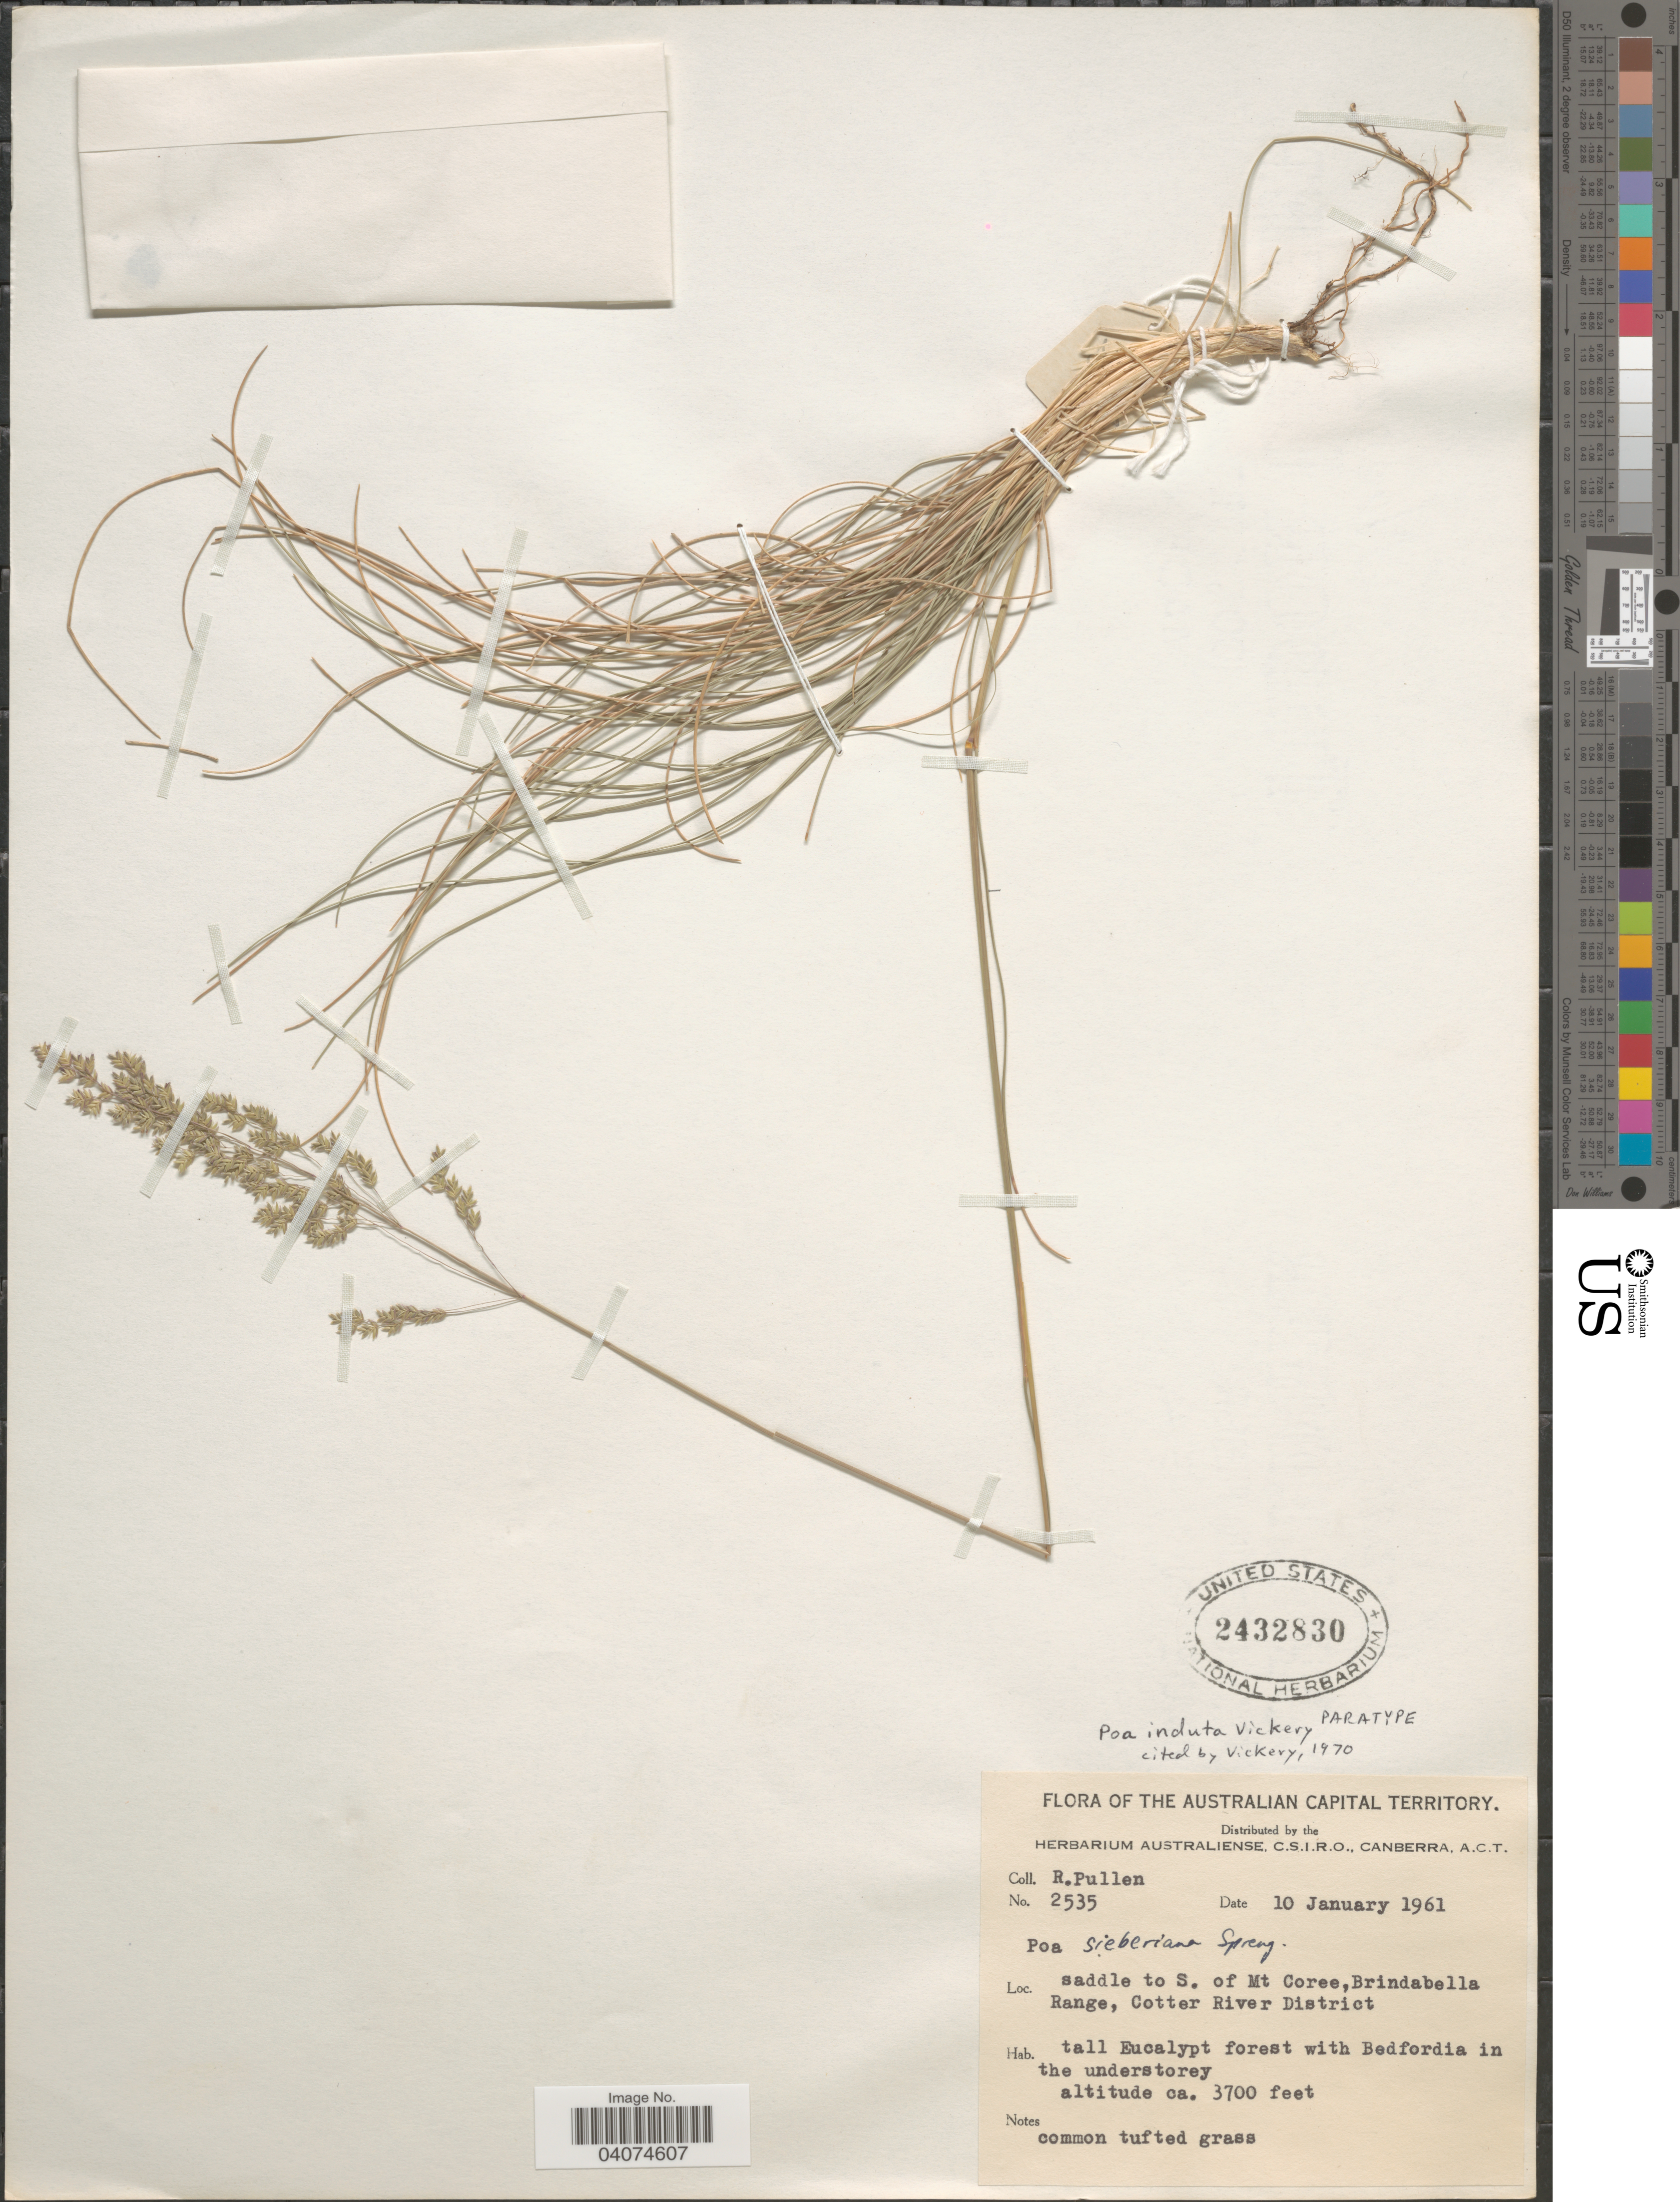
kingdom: Plantae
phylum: Tracheophyta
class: Liliopsida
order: Poales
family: Poaceae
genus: Poa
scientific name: Poa induta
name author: Vickery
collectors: R. Pullen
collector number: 2535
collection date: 1961-01-10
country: Australia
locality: Australian Capital Territory. Saddle to S. Mt Coree, Brindabella Range, Cotter River District.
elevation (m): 1128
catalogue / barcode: US 2432830